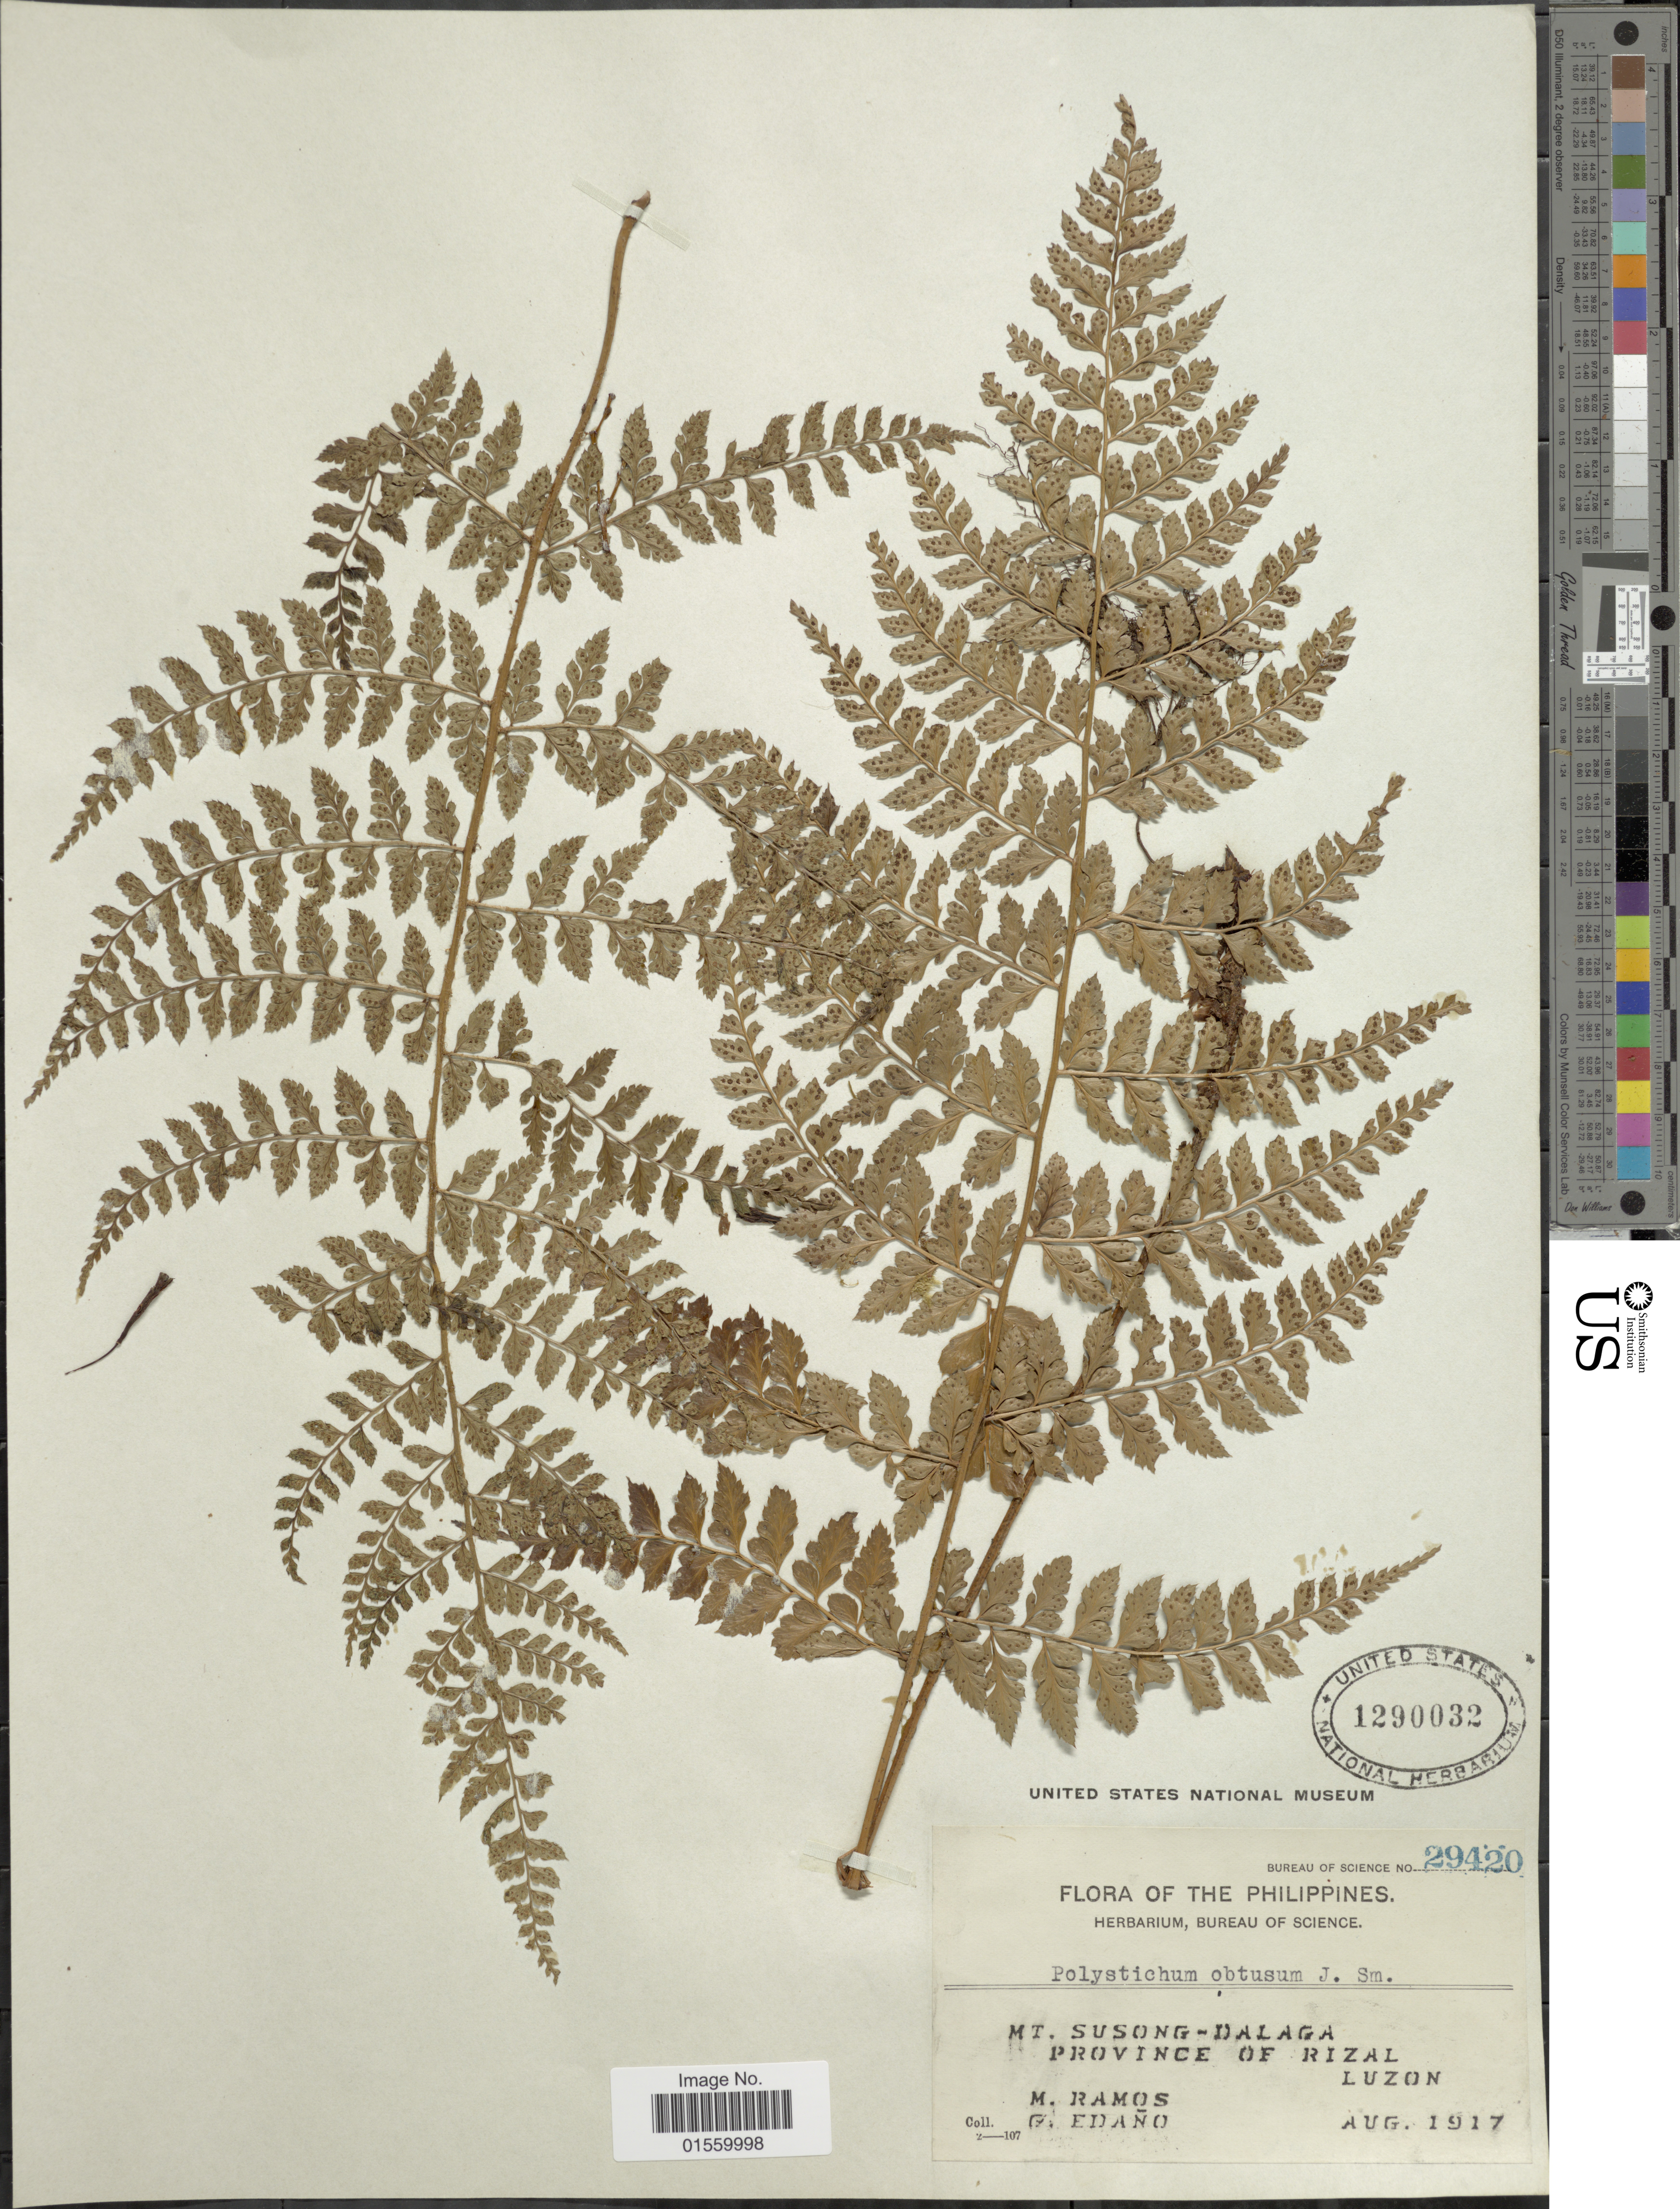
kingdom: Plantae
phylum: Tracheophyta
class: Polypodiopsida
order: Polypodiales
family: Dryopteridaceae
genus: Polystichum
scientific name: Polystichum obtusum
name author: J. Sm.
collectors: M. Ramos & G. Edaño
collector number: Bureau of Science 29420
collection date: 1917-08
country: Philippines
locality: Mt. Susong-Dalaga, Province of Rizal, Luzon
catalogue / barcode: US 1290032